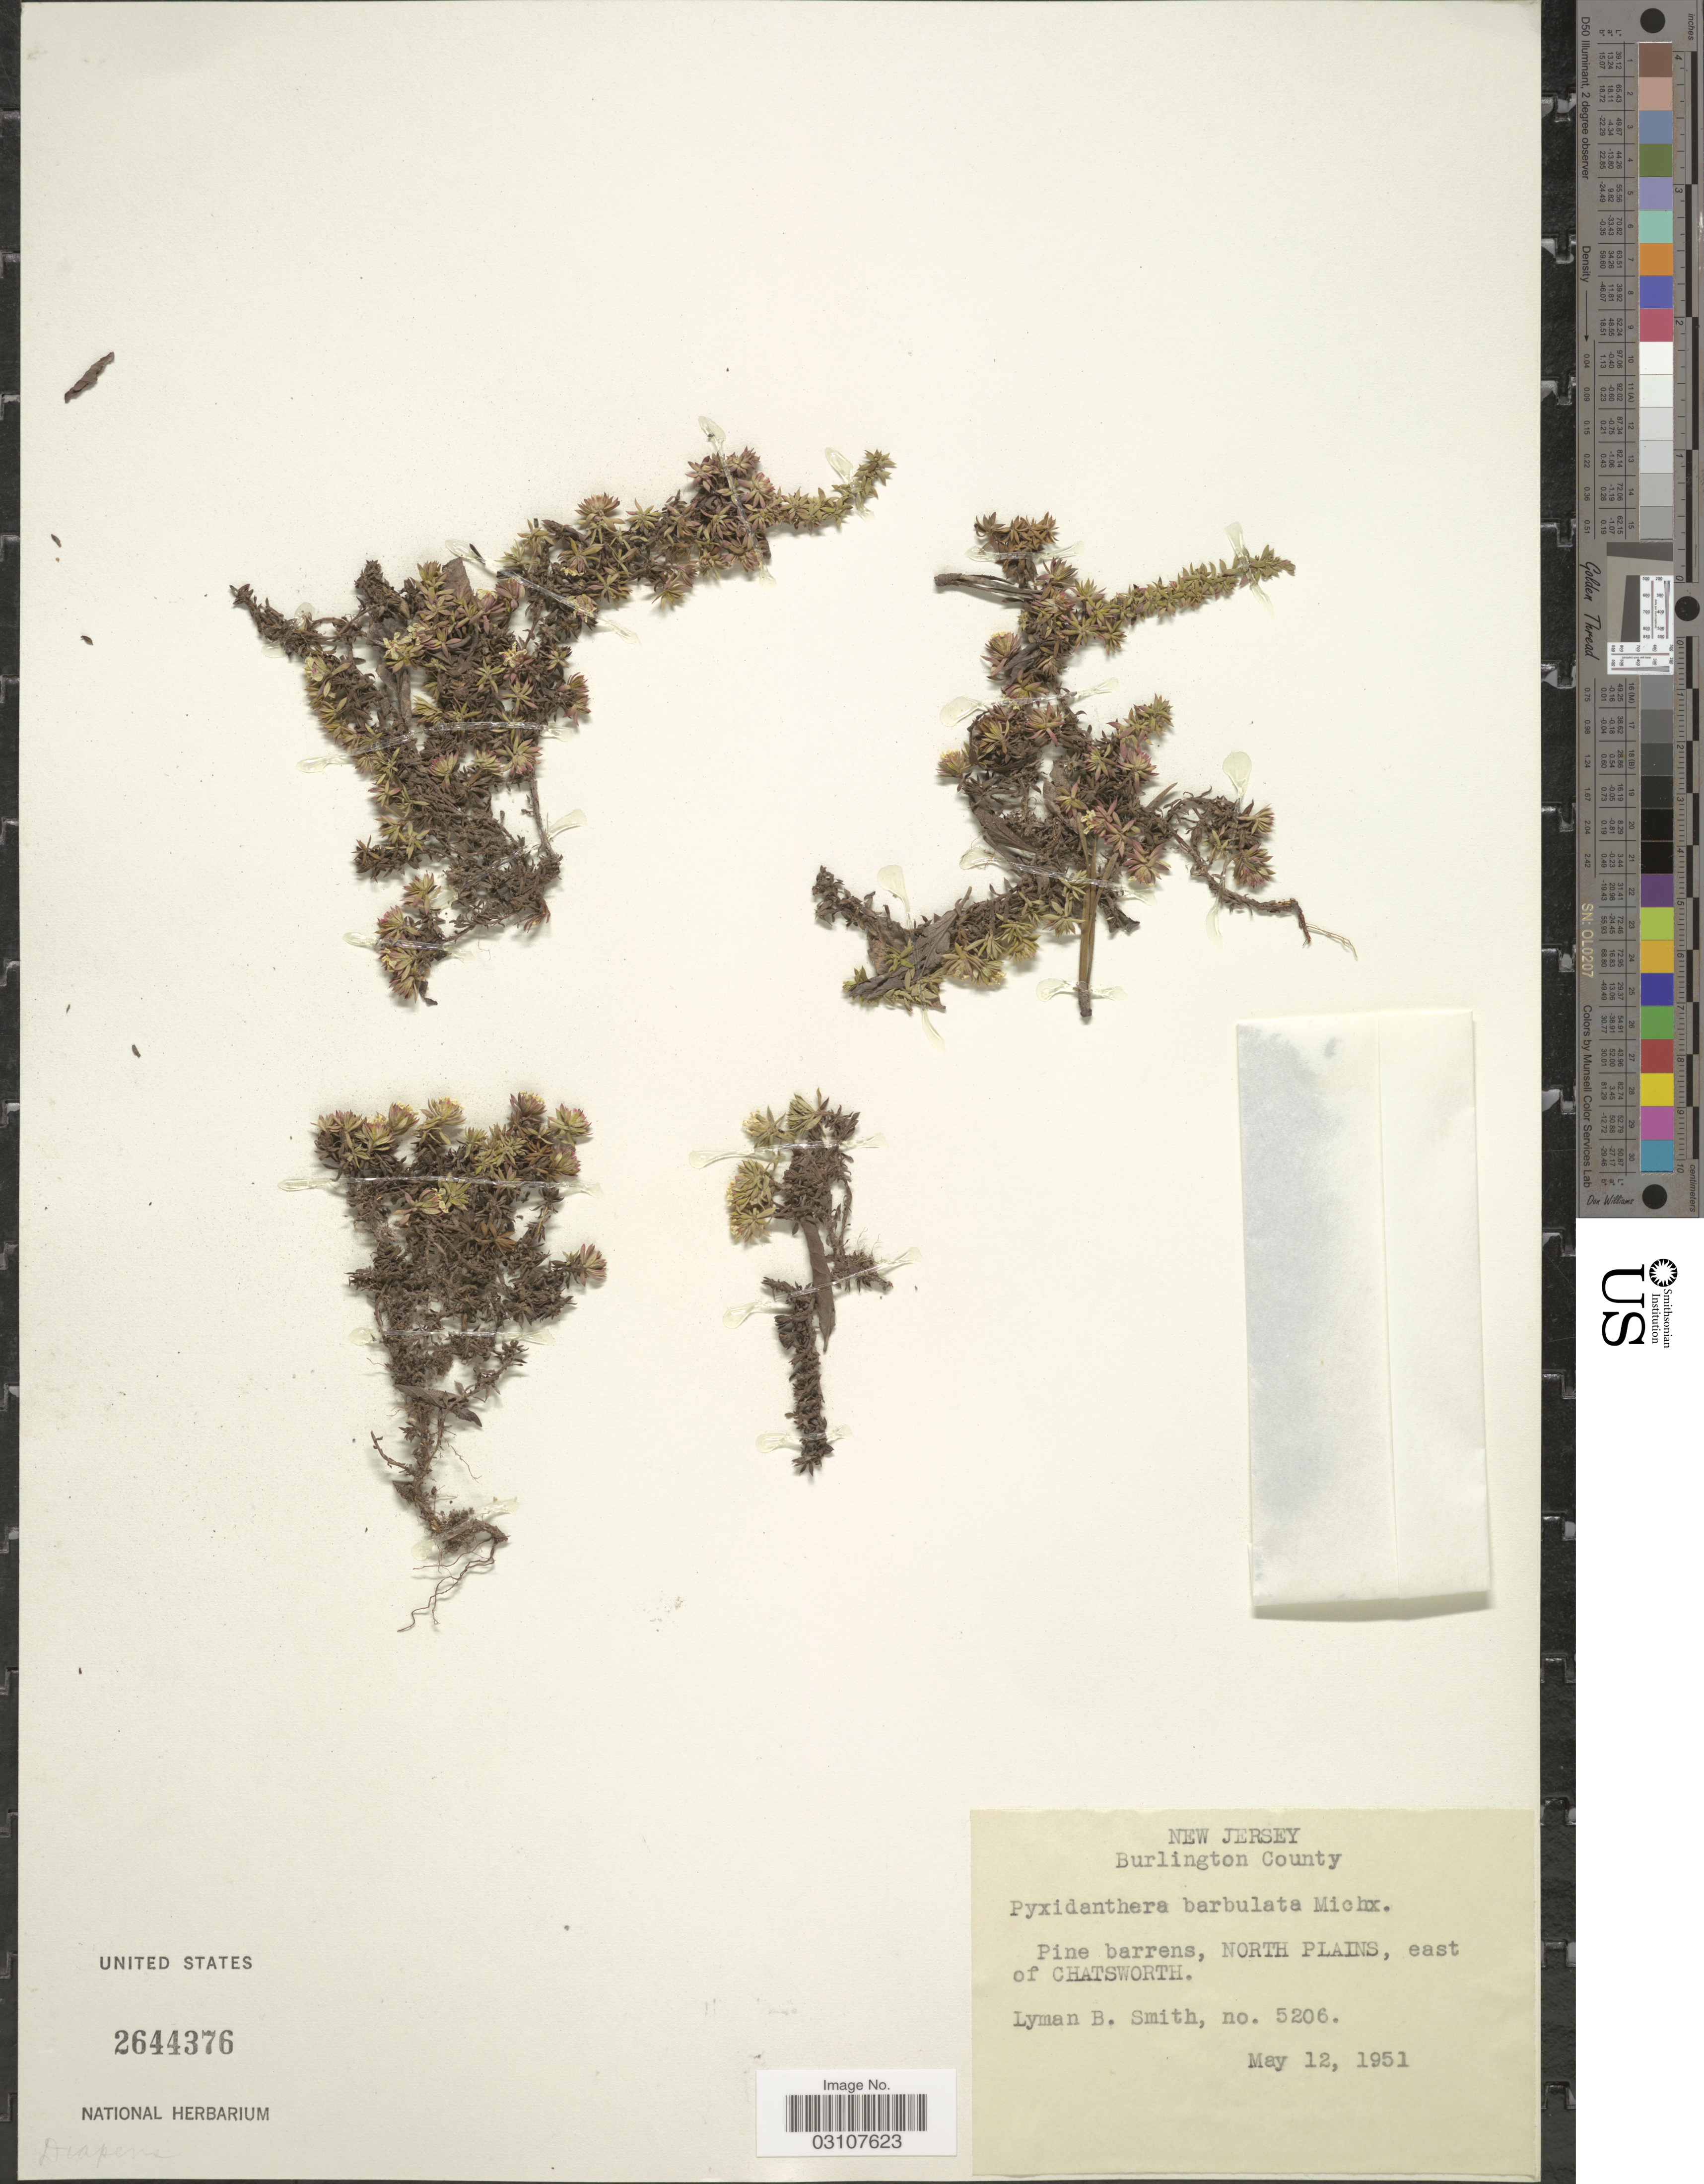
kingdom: Plantae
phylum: Tracheophyta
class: Magnoliopsida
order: Ericales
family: Diapensiaceae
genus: Pyxidanthera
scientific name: Pyxidanthera barbulata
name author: Michx.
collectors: L. Smith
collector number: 5206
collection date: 1951-05-12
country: United States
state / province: New Jersey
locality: Burlington County. Pine barrens, North Plains, east of Chatsworth.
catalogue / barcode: US 2644376